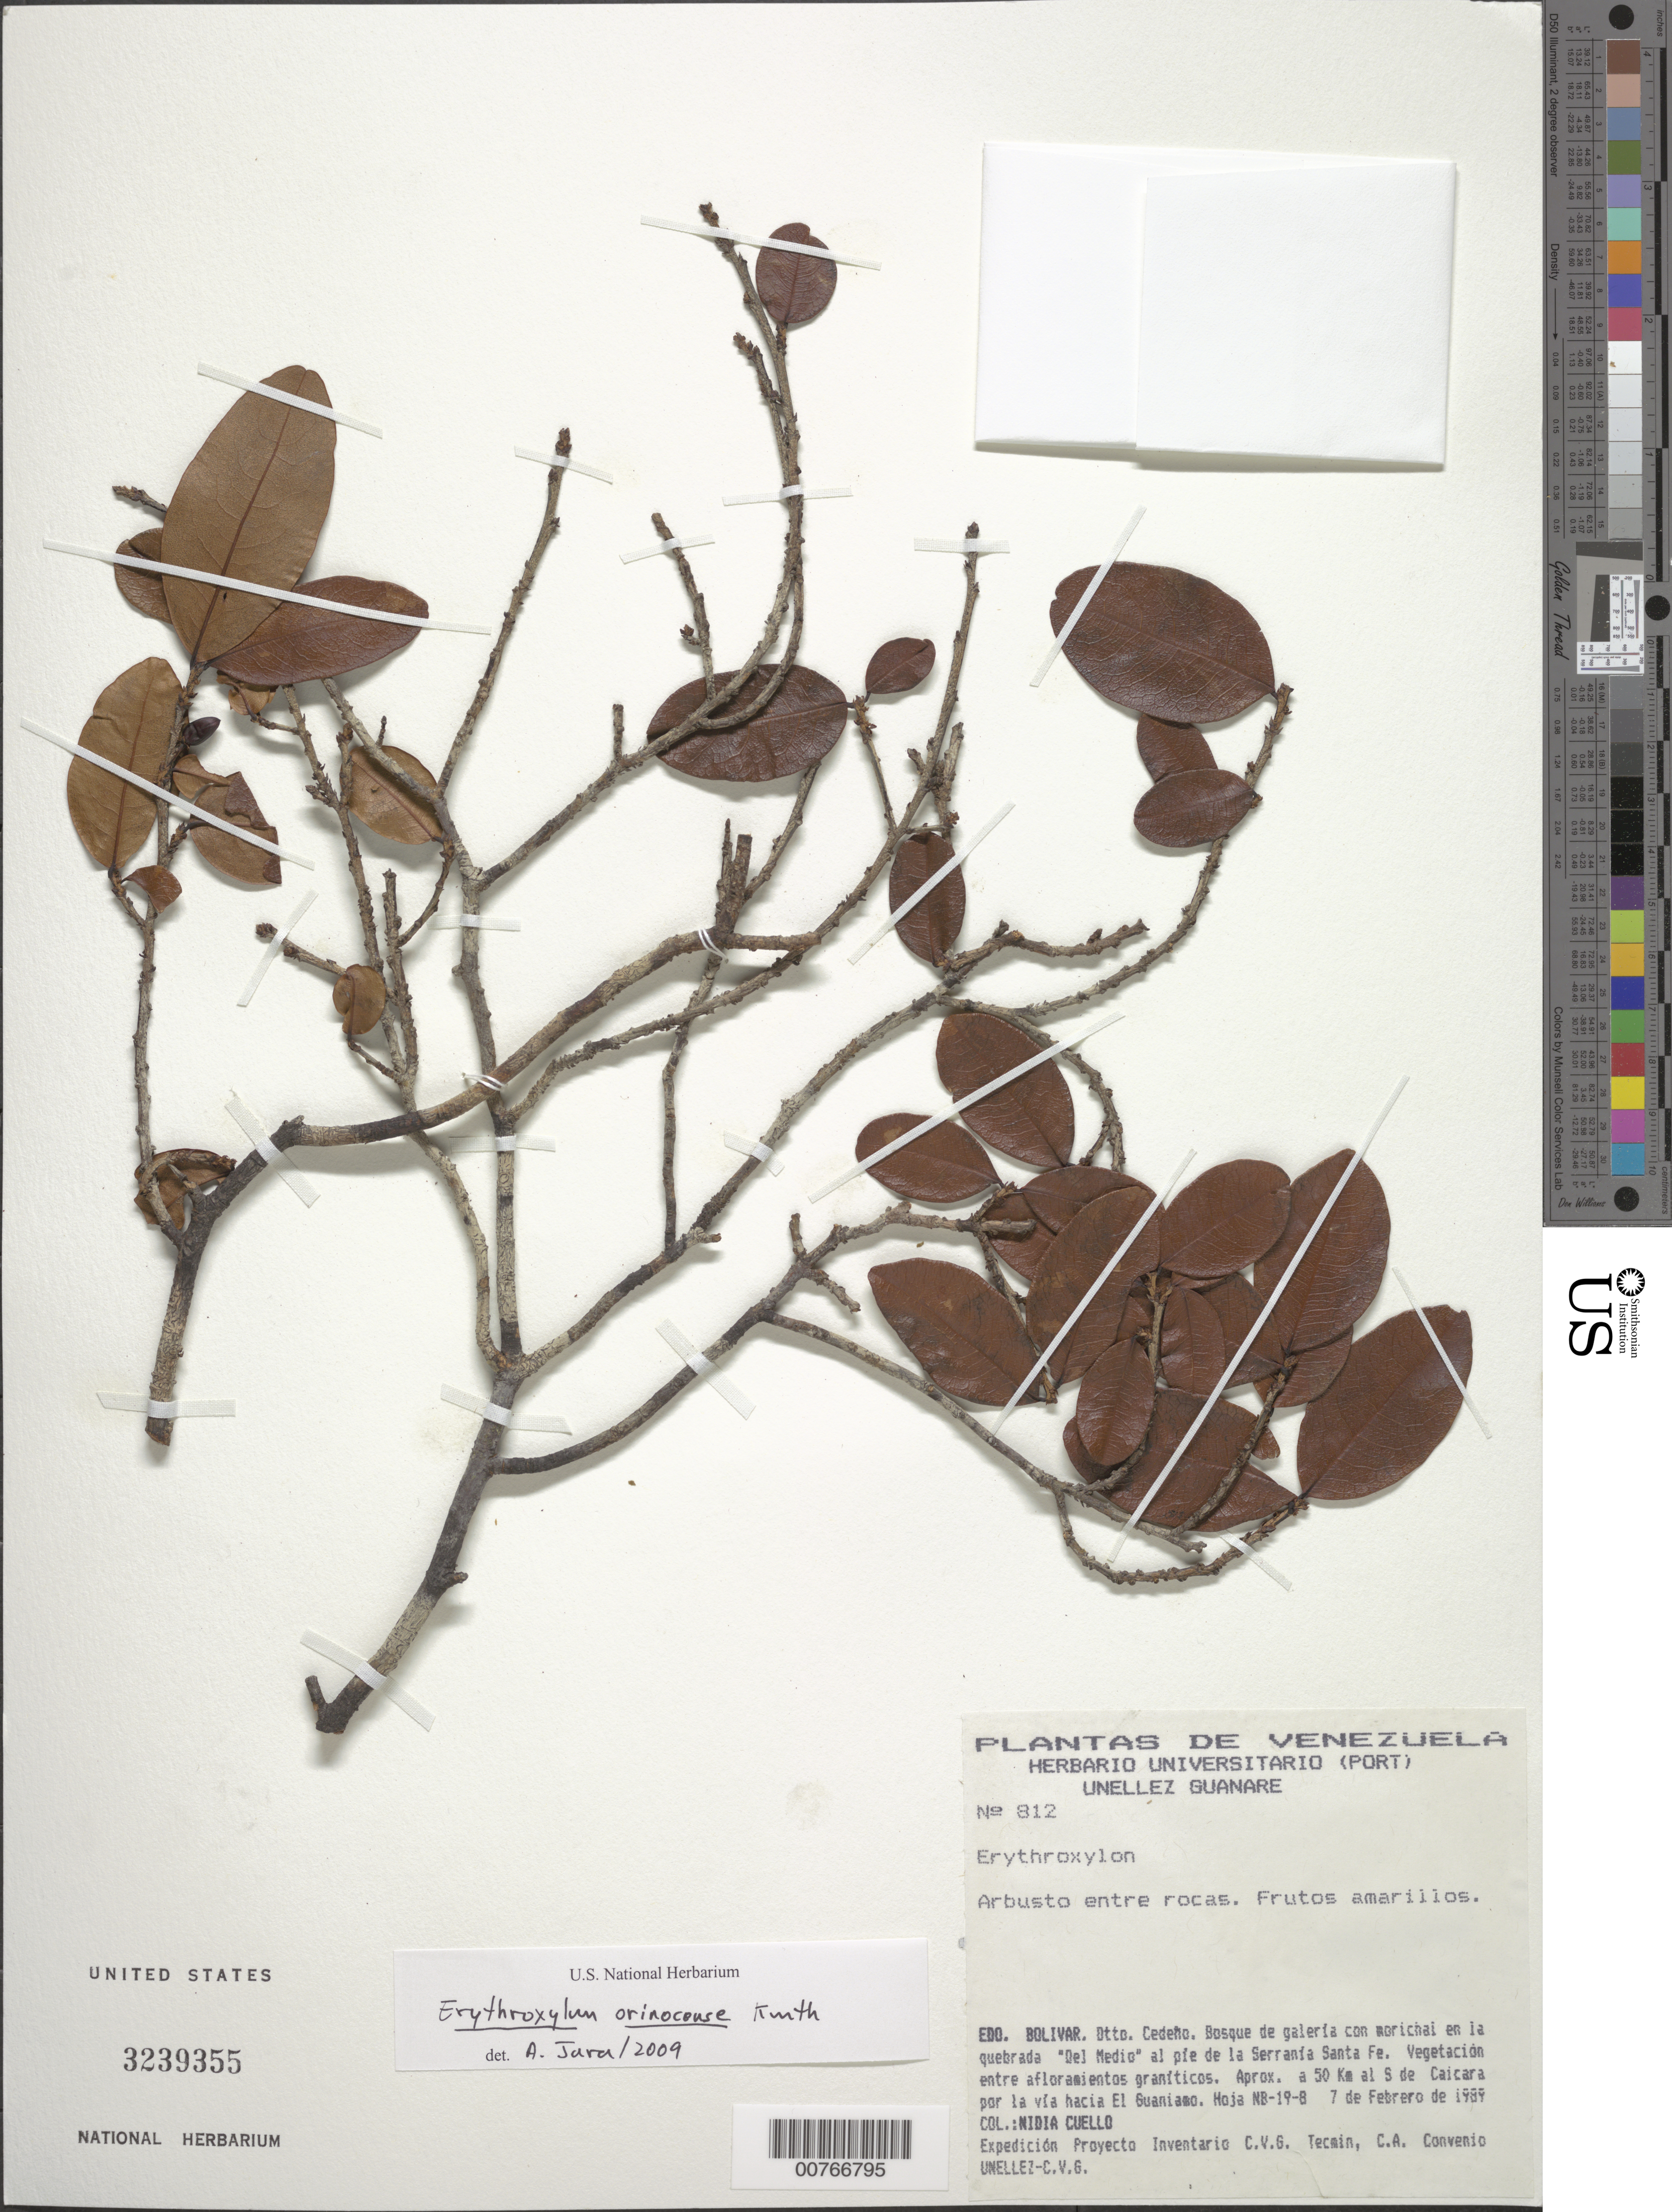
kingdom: Plantae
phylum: Tracheophyta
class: Magnoliopsida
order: Malpighiales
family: Erythroxylaceae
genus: Erythroxylum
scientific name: Erythroxylum orinocense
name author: Kunth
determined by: Jara, O. A.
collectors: N. L. Cuello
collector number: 812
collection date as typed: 7-Feb-89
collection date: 1989-02-07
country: Venezuela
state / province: Bolívar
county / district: Cedeño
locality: "Del Medio" al pie Serranía Santa Fe; aprox. 50 km S Caicara por la vía hacia El Guaniamo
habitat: Bosque de galería con morichal; vegetación entre afloramientos graníticos; entre rocas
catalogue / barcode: US 3239355